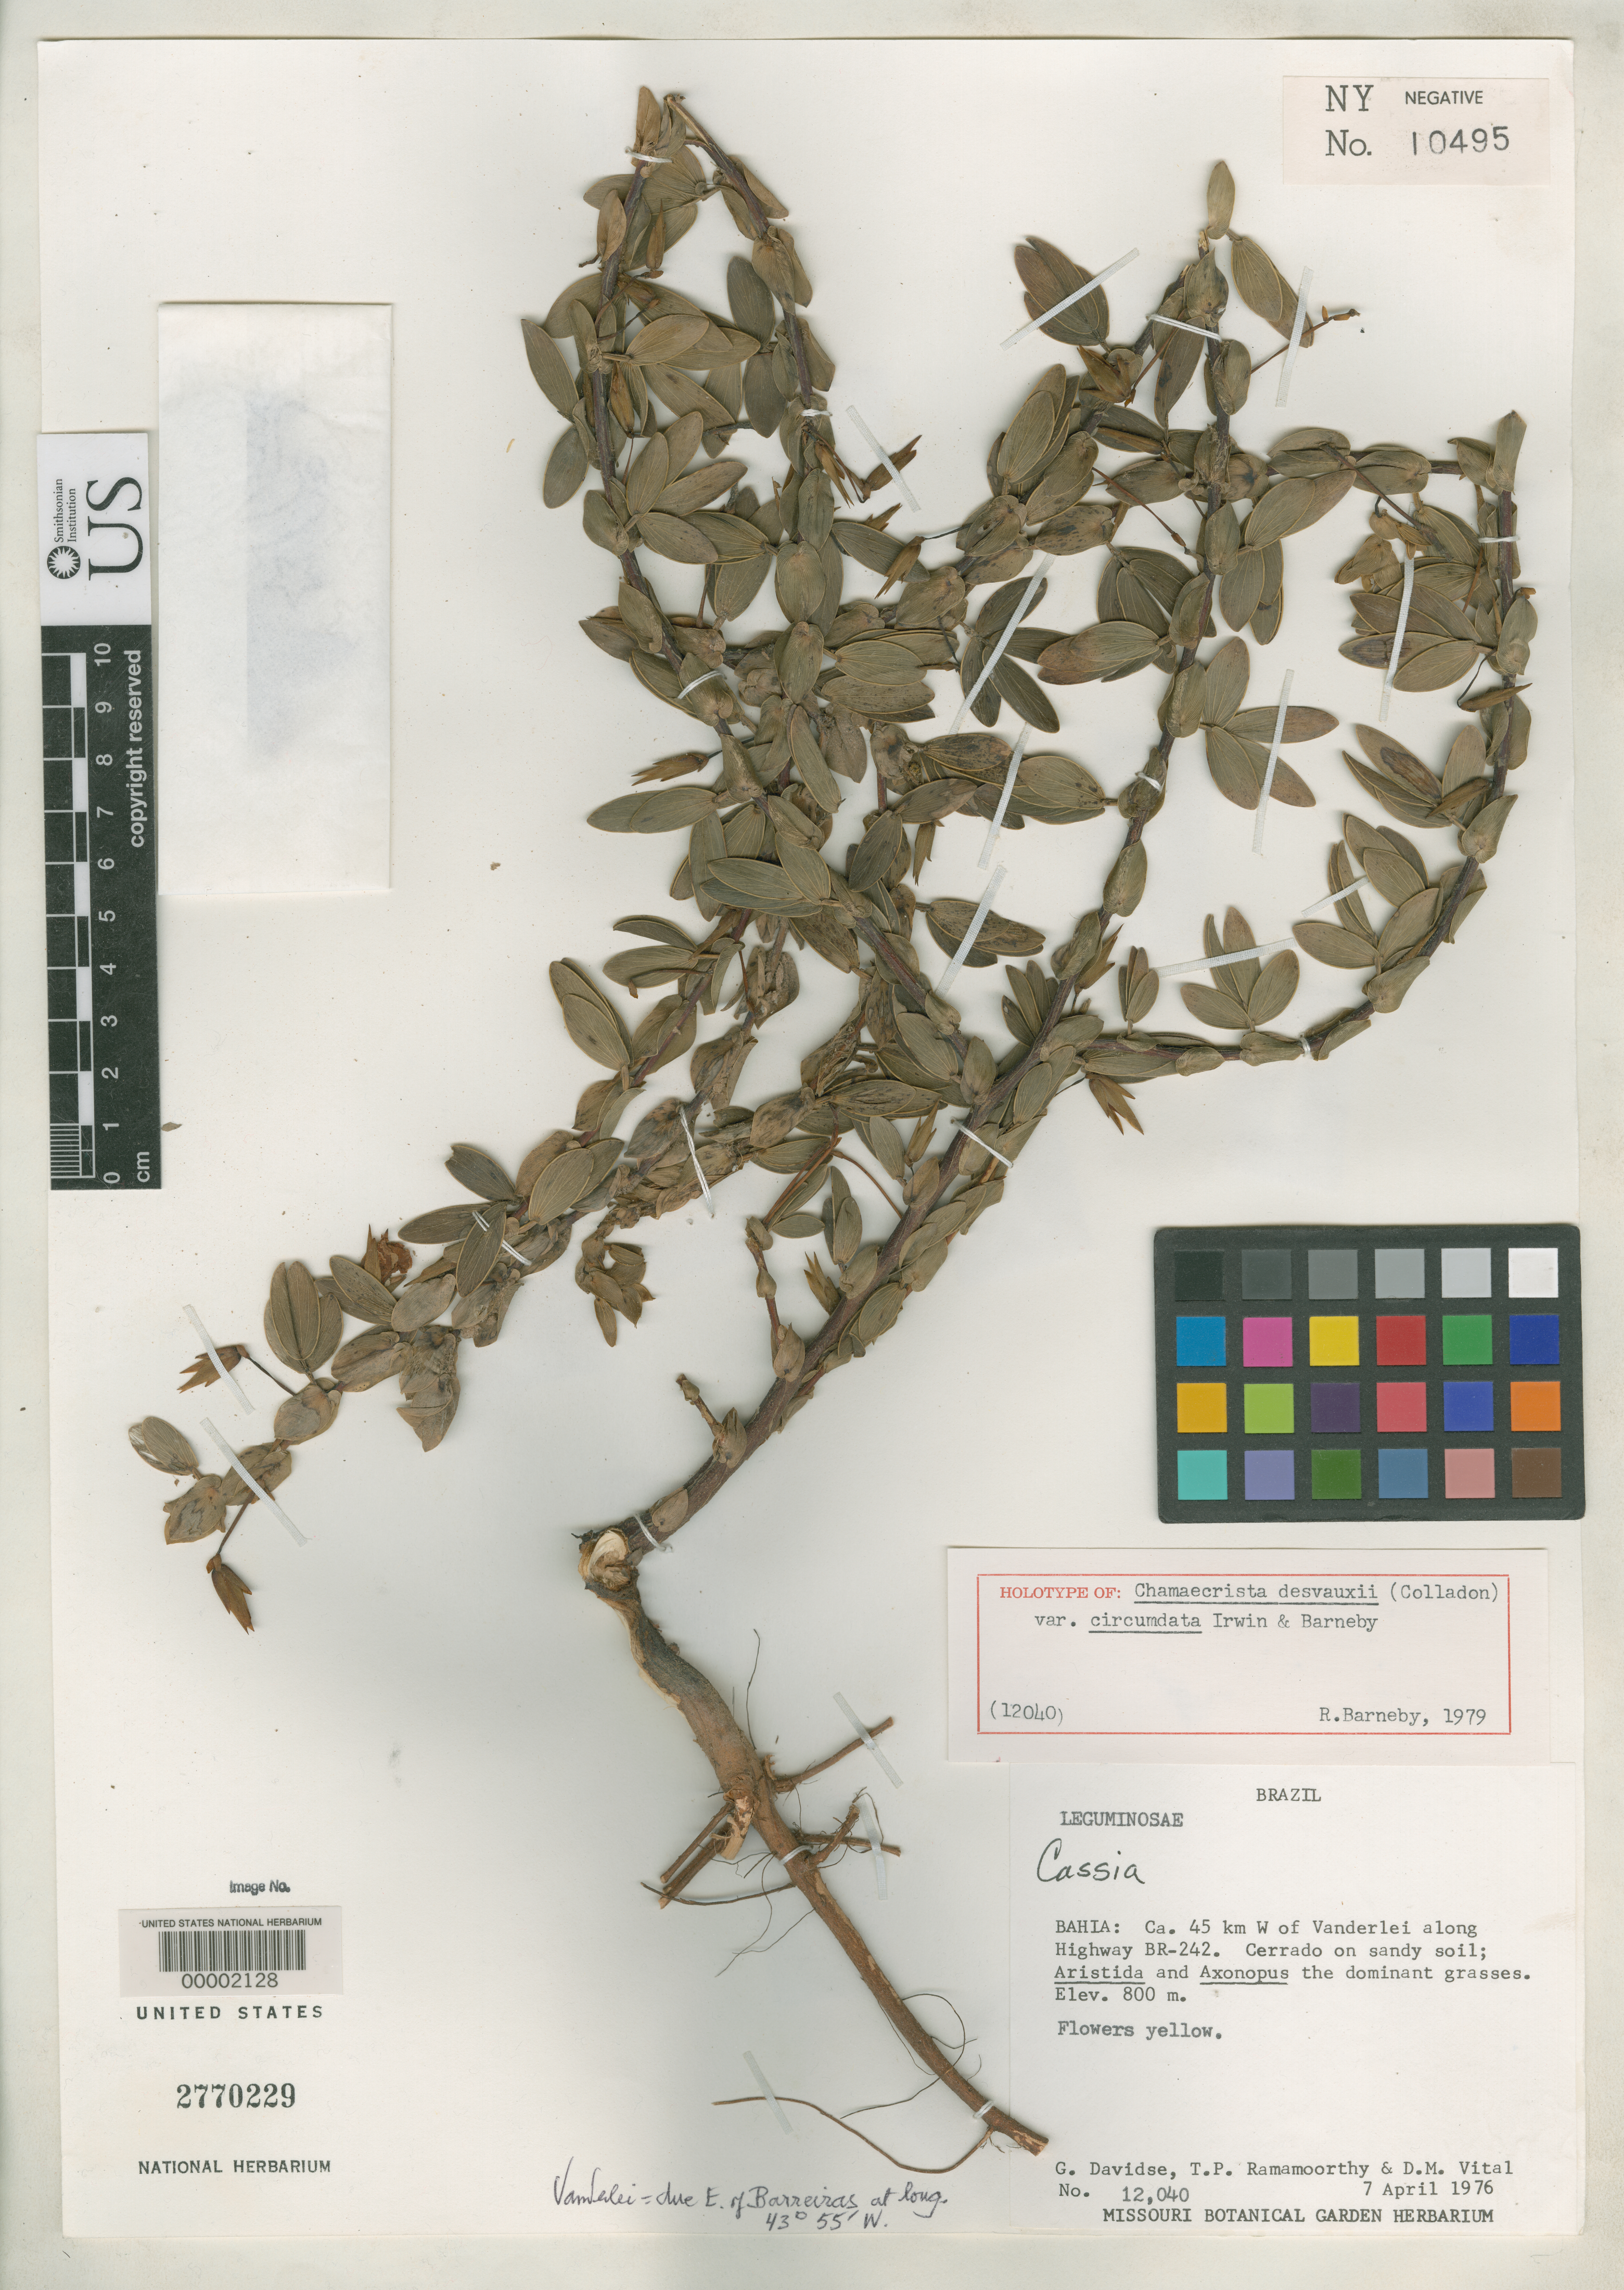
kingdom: Plantae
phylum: Tracheophyta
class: Magnoliopsida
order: Fabales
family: Fabaceae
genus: Chamaecrista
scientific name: Chamaecrista desvauxii var. circumdata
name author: H.S. Irwin & Barneby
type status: Holotype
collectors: G. Davidse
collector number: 12040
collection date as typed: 07 Apr 1976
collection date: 1976-04-07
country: Brazil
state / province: Bahia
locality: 45 km W of Vanderlei along Br-242.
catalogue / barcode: US 2770229